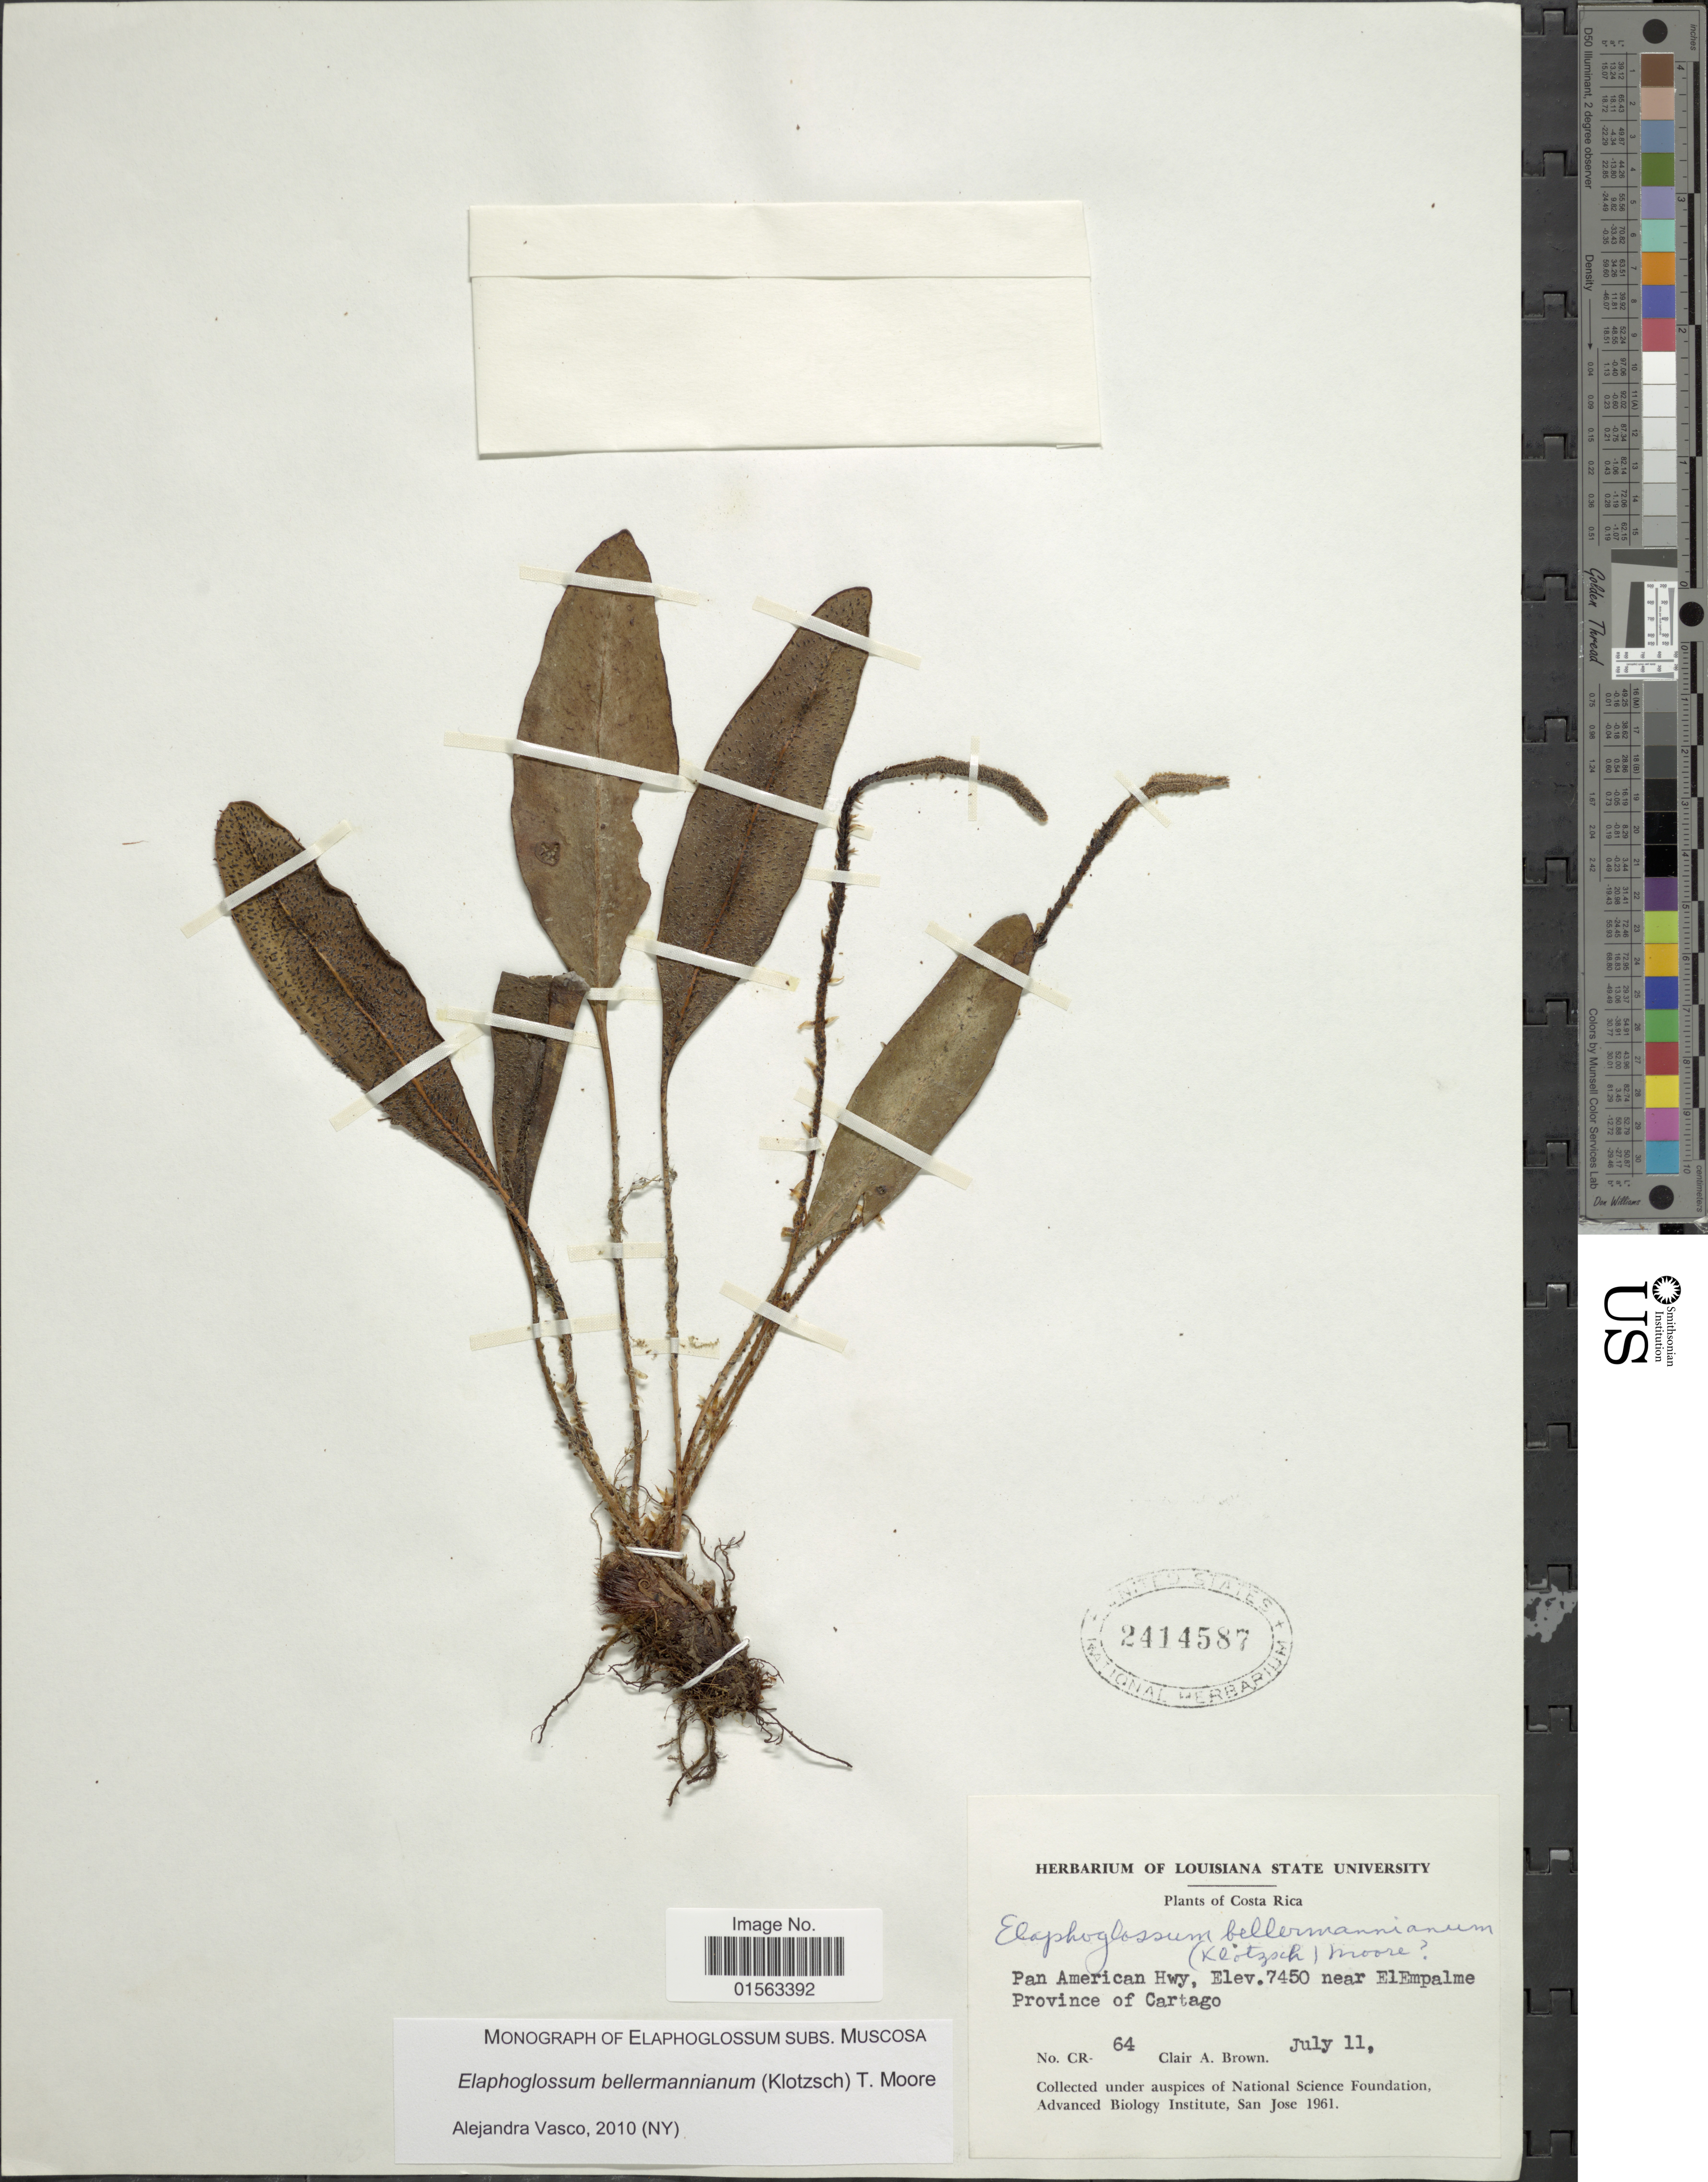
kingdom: Plantae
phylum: Tracheophyta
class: Polypodiopsida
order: Polypodiales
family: Dryopteridaceae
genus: Elaphoglossum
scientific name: Elaphoglossum bellermannianum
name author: (Klotzsch) T. Moore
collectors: C. A. Brown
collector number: CR-64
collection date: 1961-07-11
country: Costa Rica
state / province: Cartago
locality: Pan American Hwy, near Empalme, Province of Cartago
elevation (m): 7450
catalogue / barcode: US 2414587